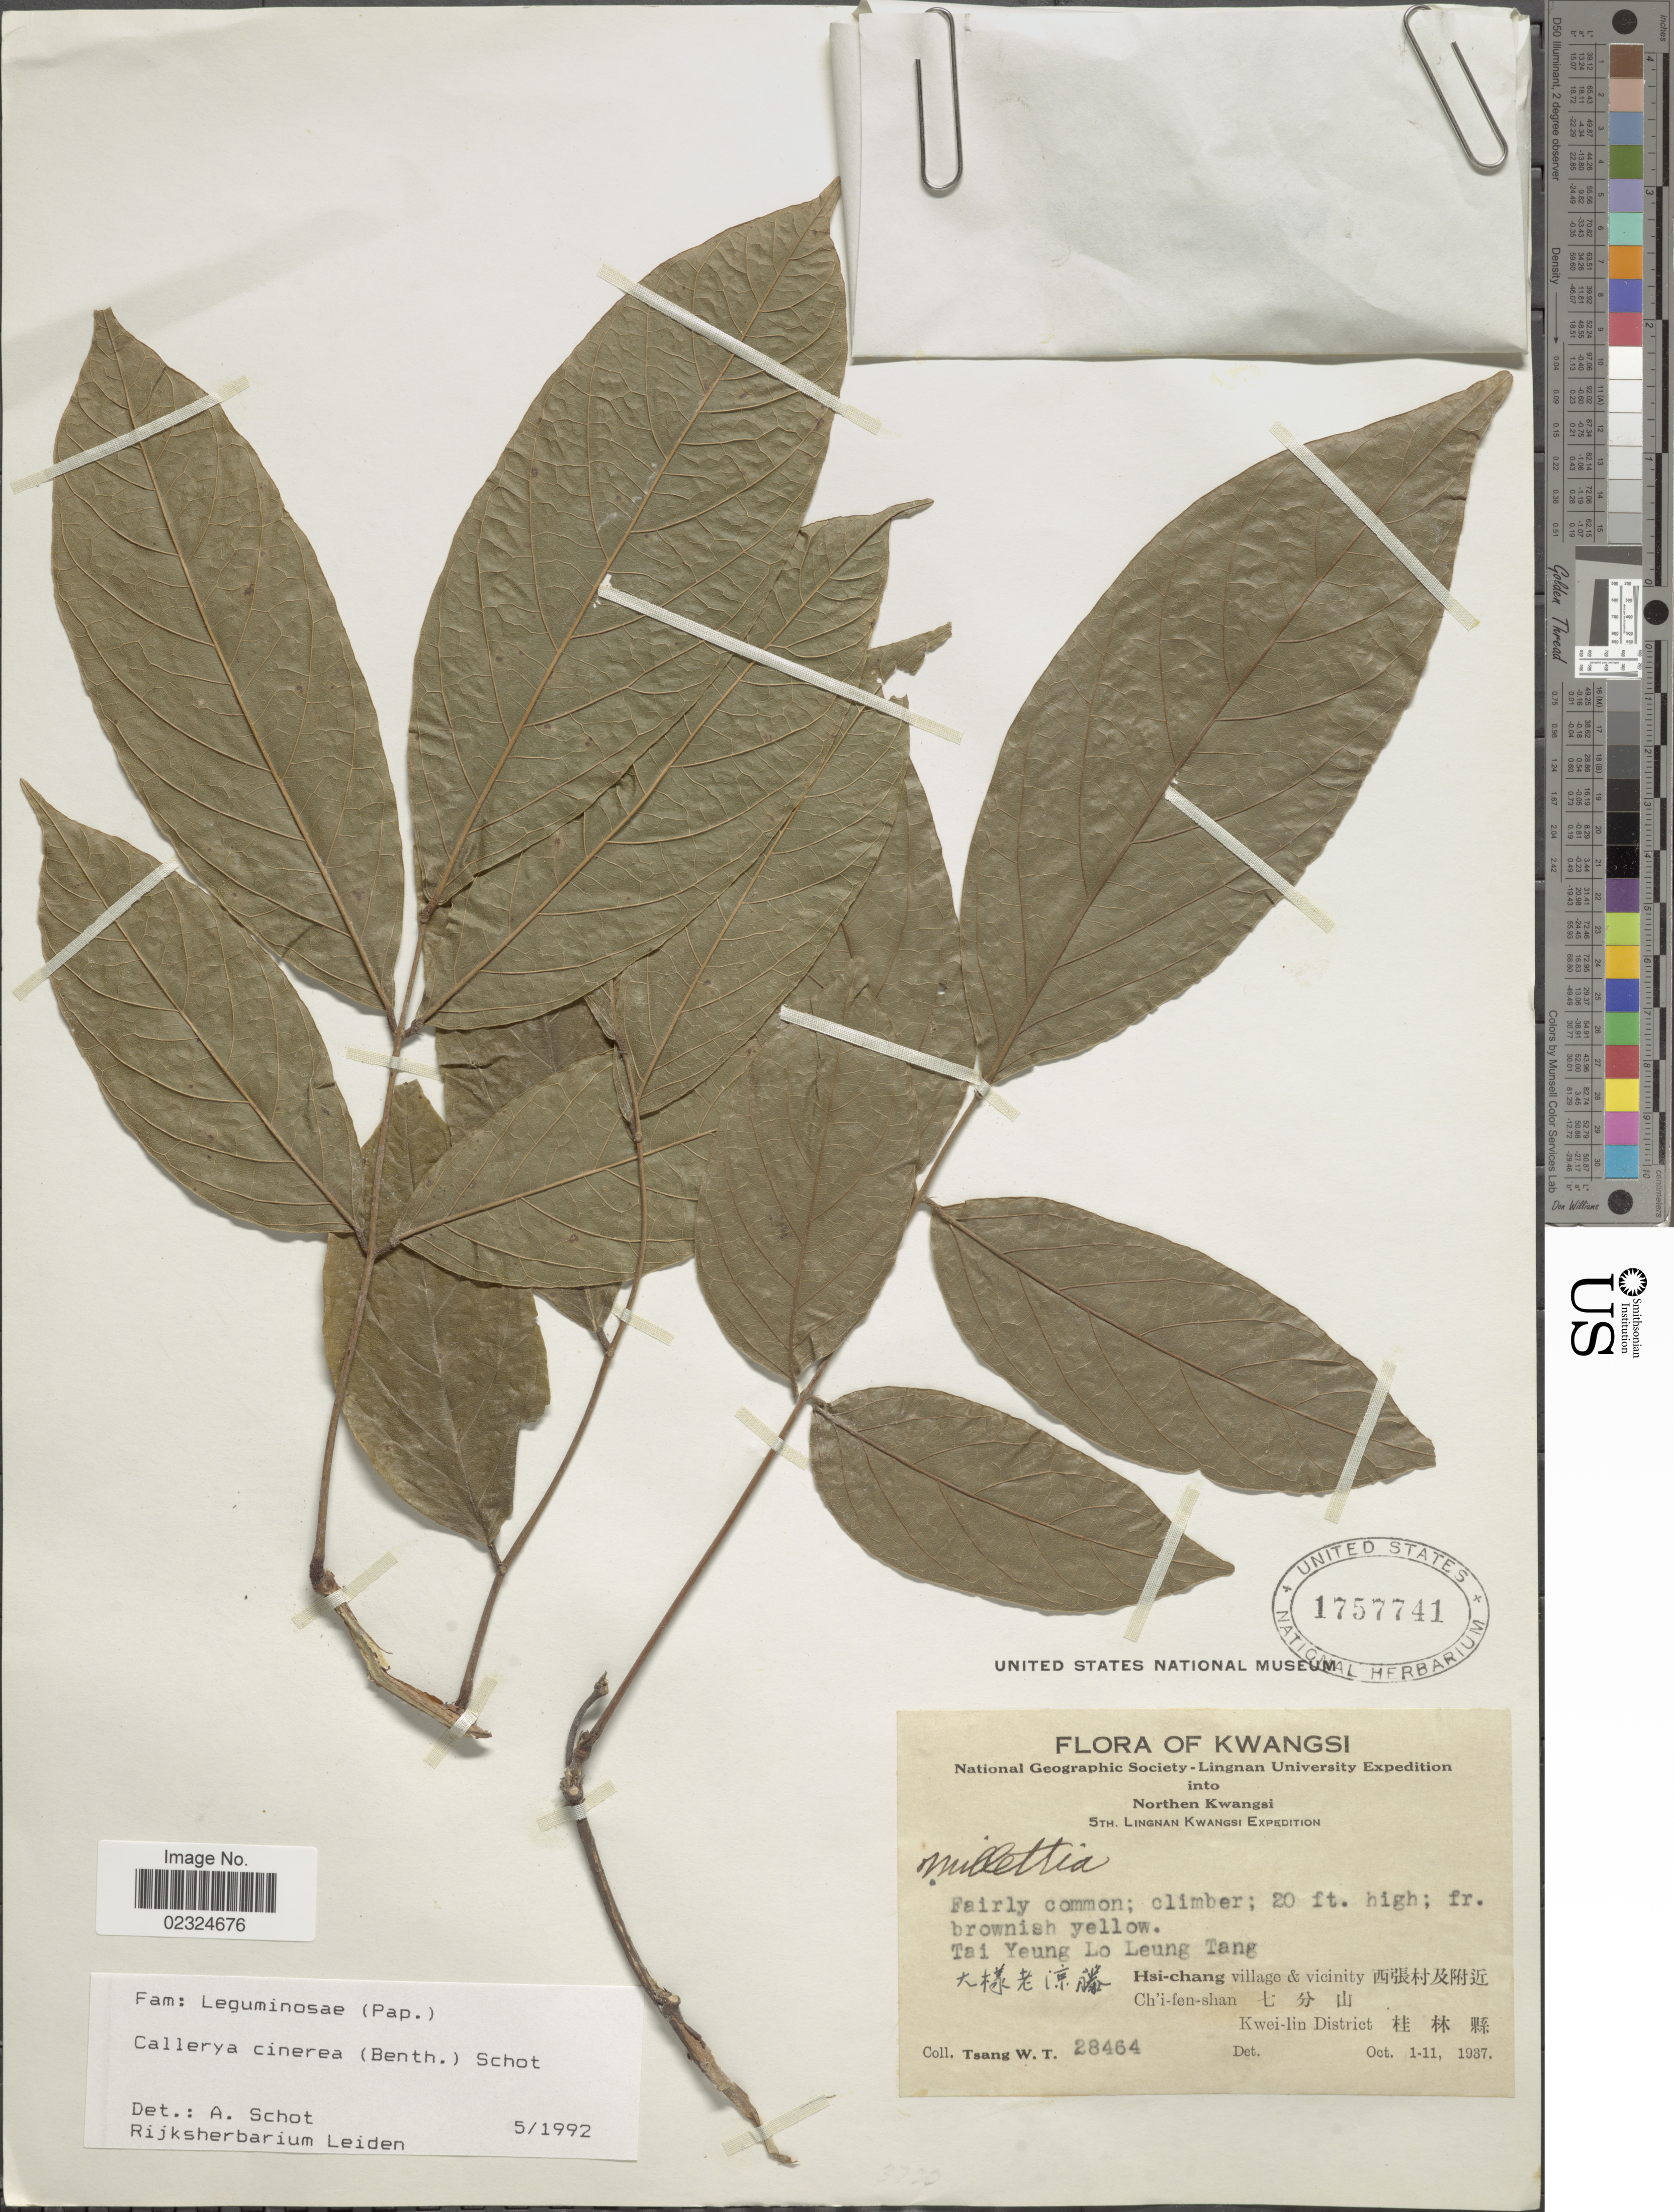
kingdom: Plantae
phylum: Tracheophyta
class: Magnoliopsida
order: Fabales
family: Fabaceae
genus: Callerya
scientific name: Callerya cinerea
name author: (Benth.) Schot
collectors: W. T. Tsang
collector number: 28464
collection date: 1937-10-01/1937-10-11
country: China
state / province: Guangxi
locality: Kwangsi, Hsi-Chang village & Vicinity Chi'fen Shan Kwei Lin District. Tai Yeung Lo Leung Tang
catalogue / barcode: US 1757741